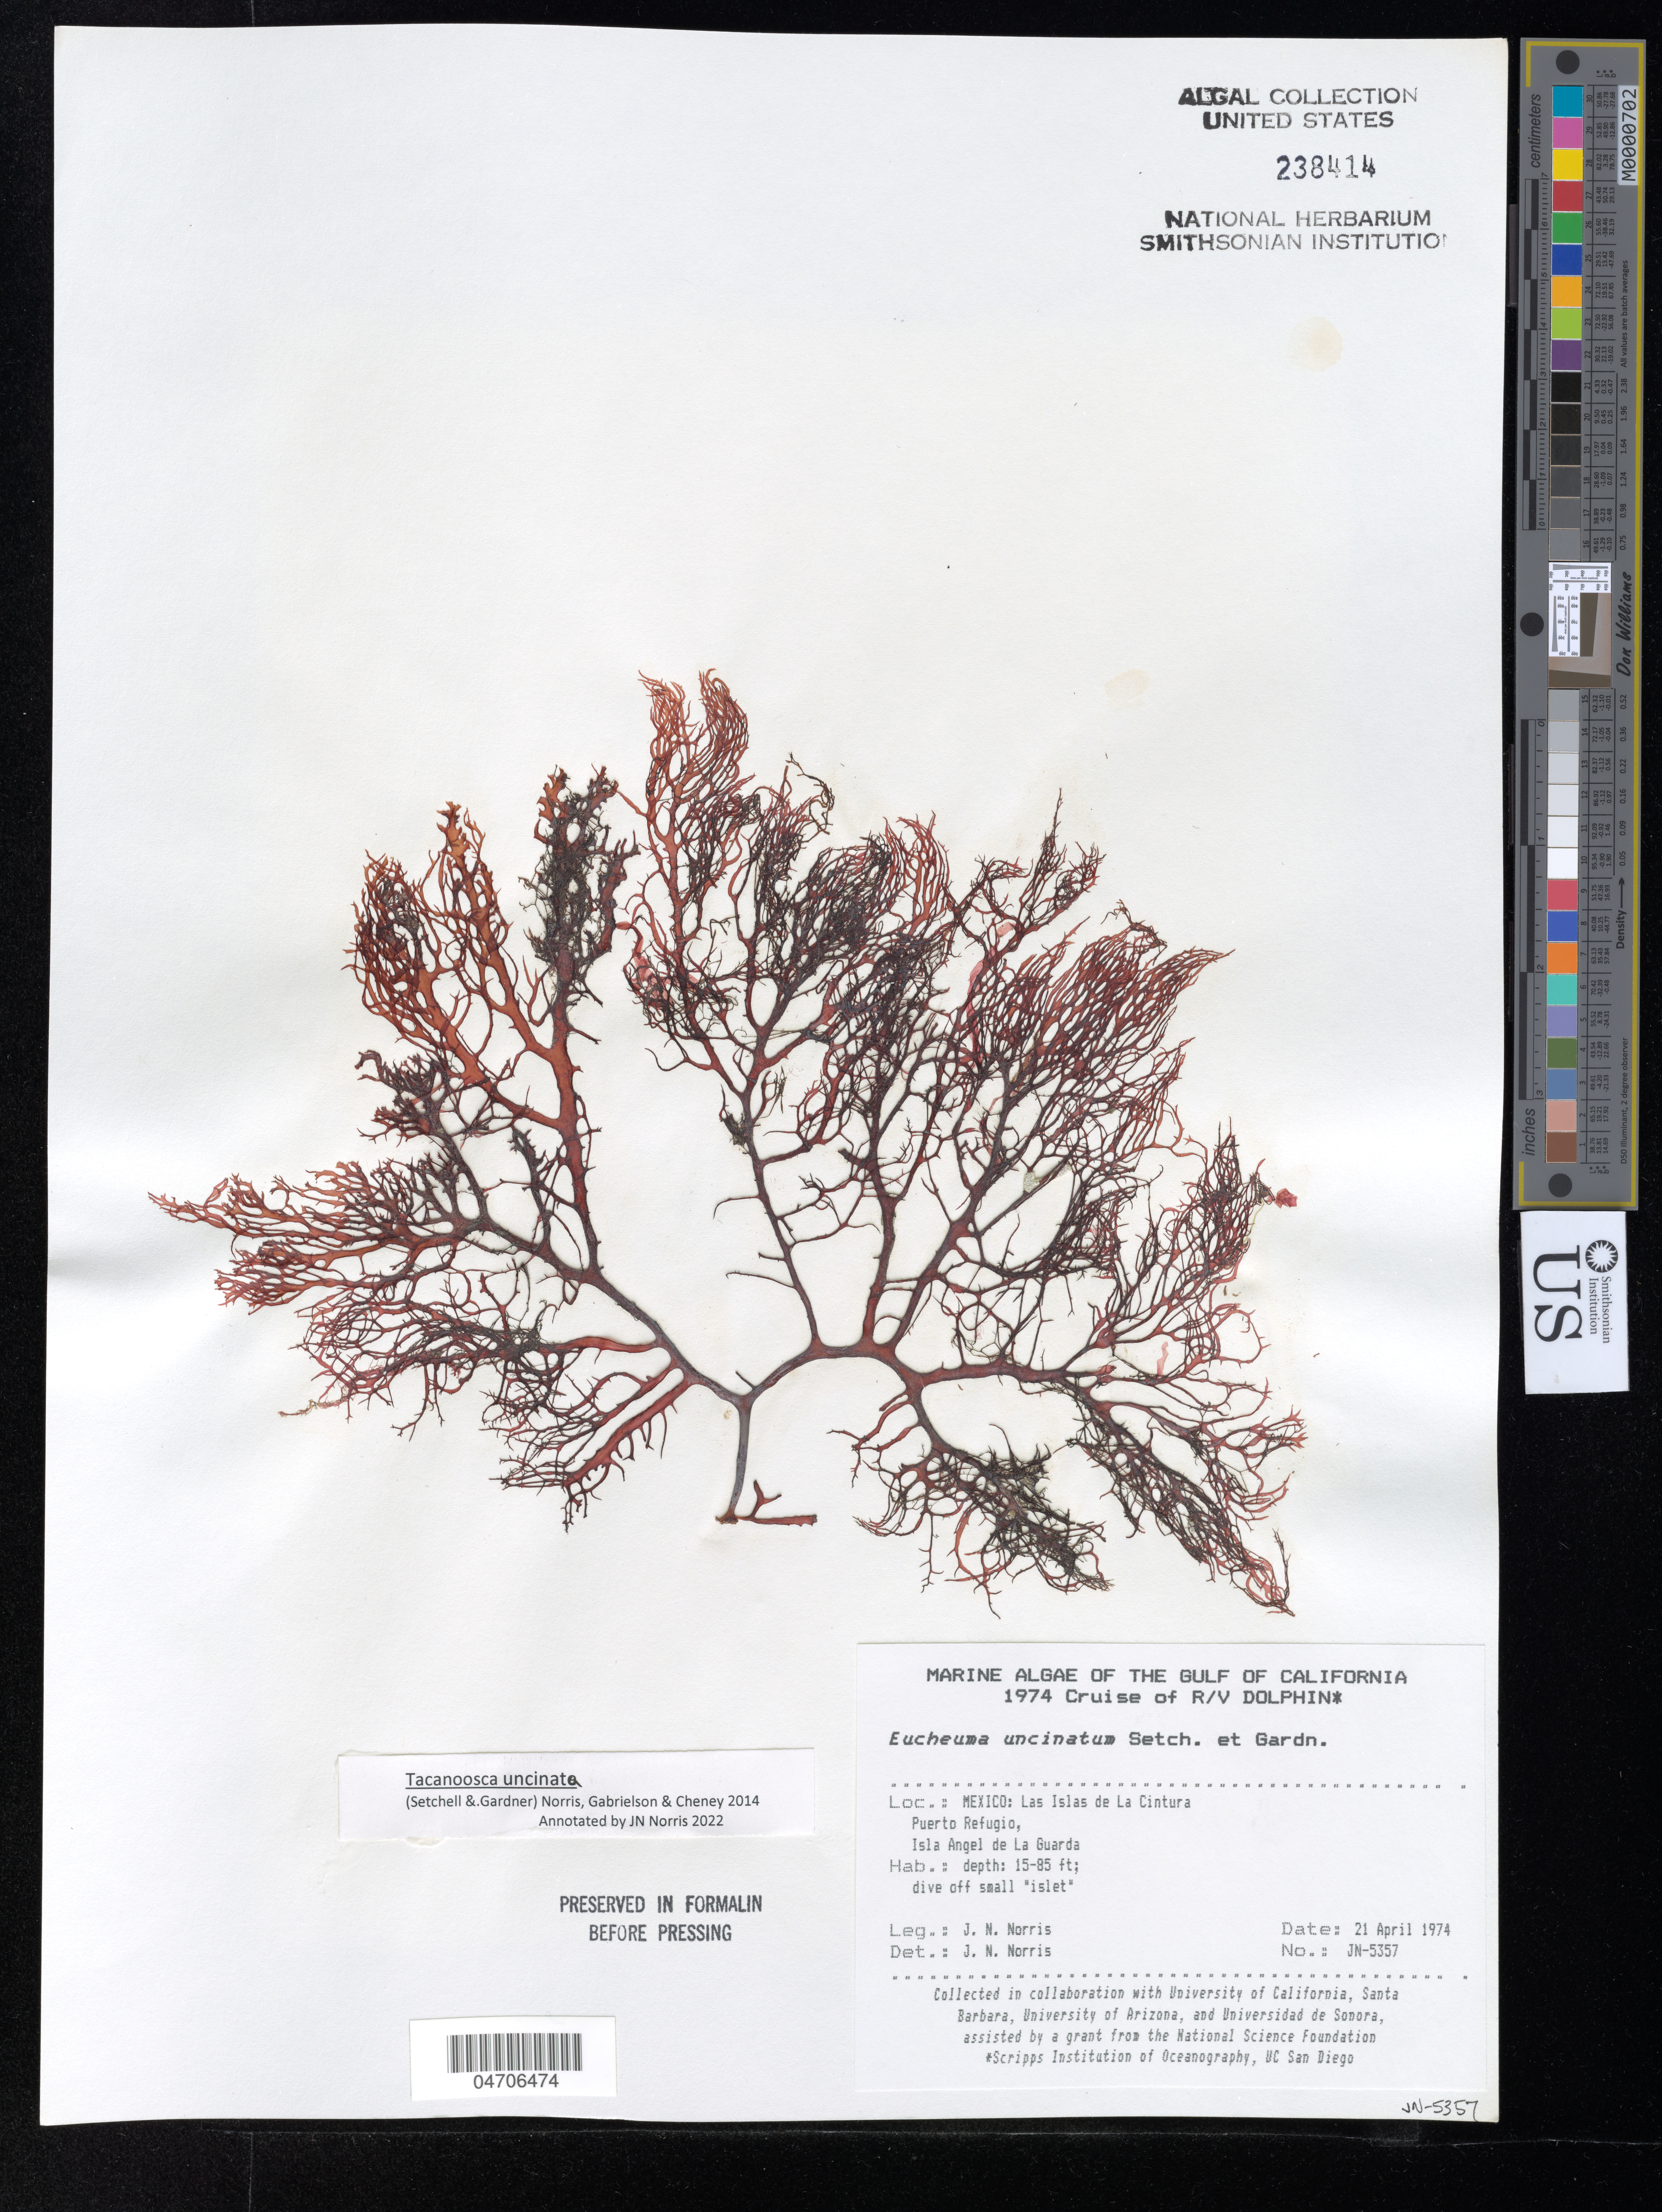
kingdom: Plantae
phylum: Rhodophyta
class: Florideophyceae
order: Gigartinales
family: Solieriaceae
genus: Tacanoosca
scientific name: Tacanoosca uncinata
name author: (Setchell & N.L. Gardner) J.N. Norris et al.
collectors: J. Norris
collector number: JN-5357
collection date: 1974-04-21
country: Mexico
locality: The Gulf of California. Las Islas de La Cintura. Puerto Refugio, Isla Angel de La Guarda.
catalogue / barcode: US 238414